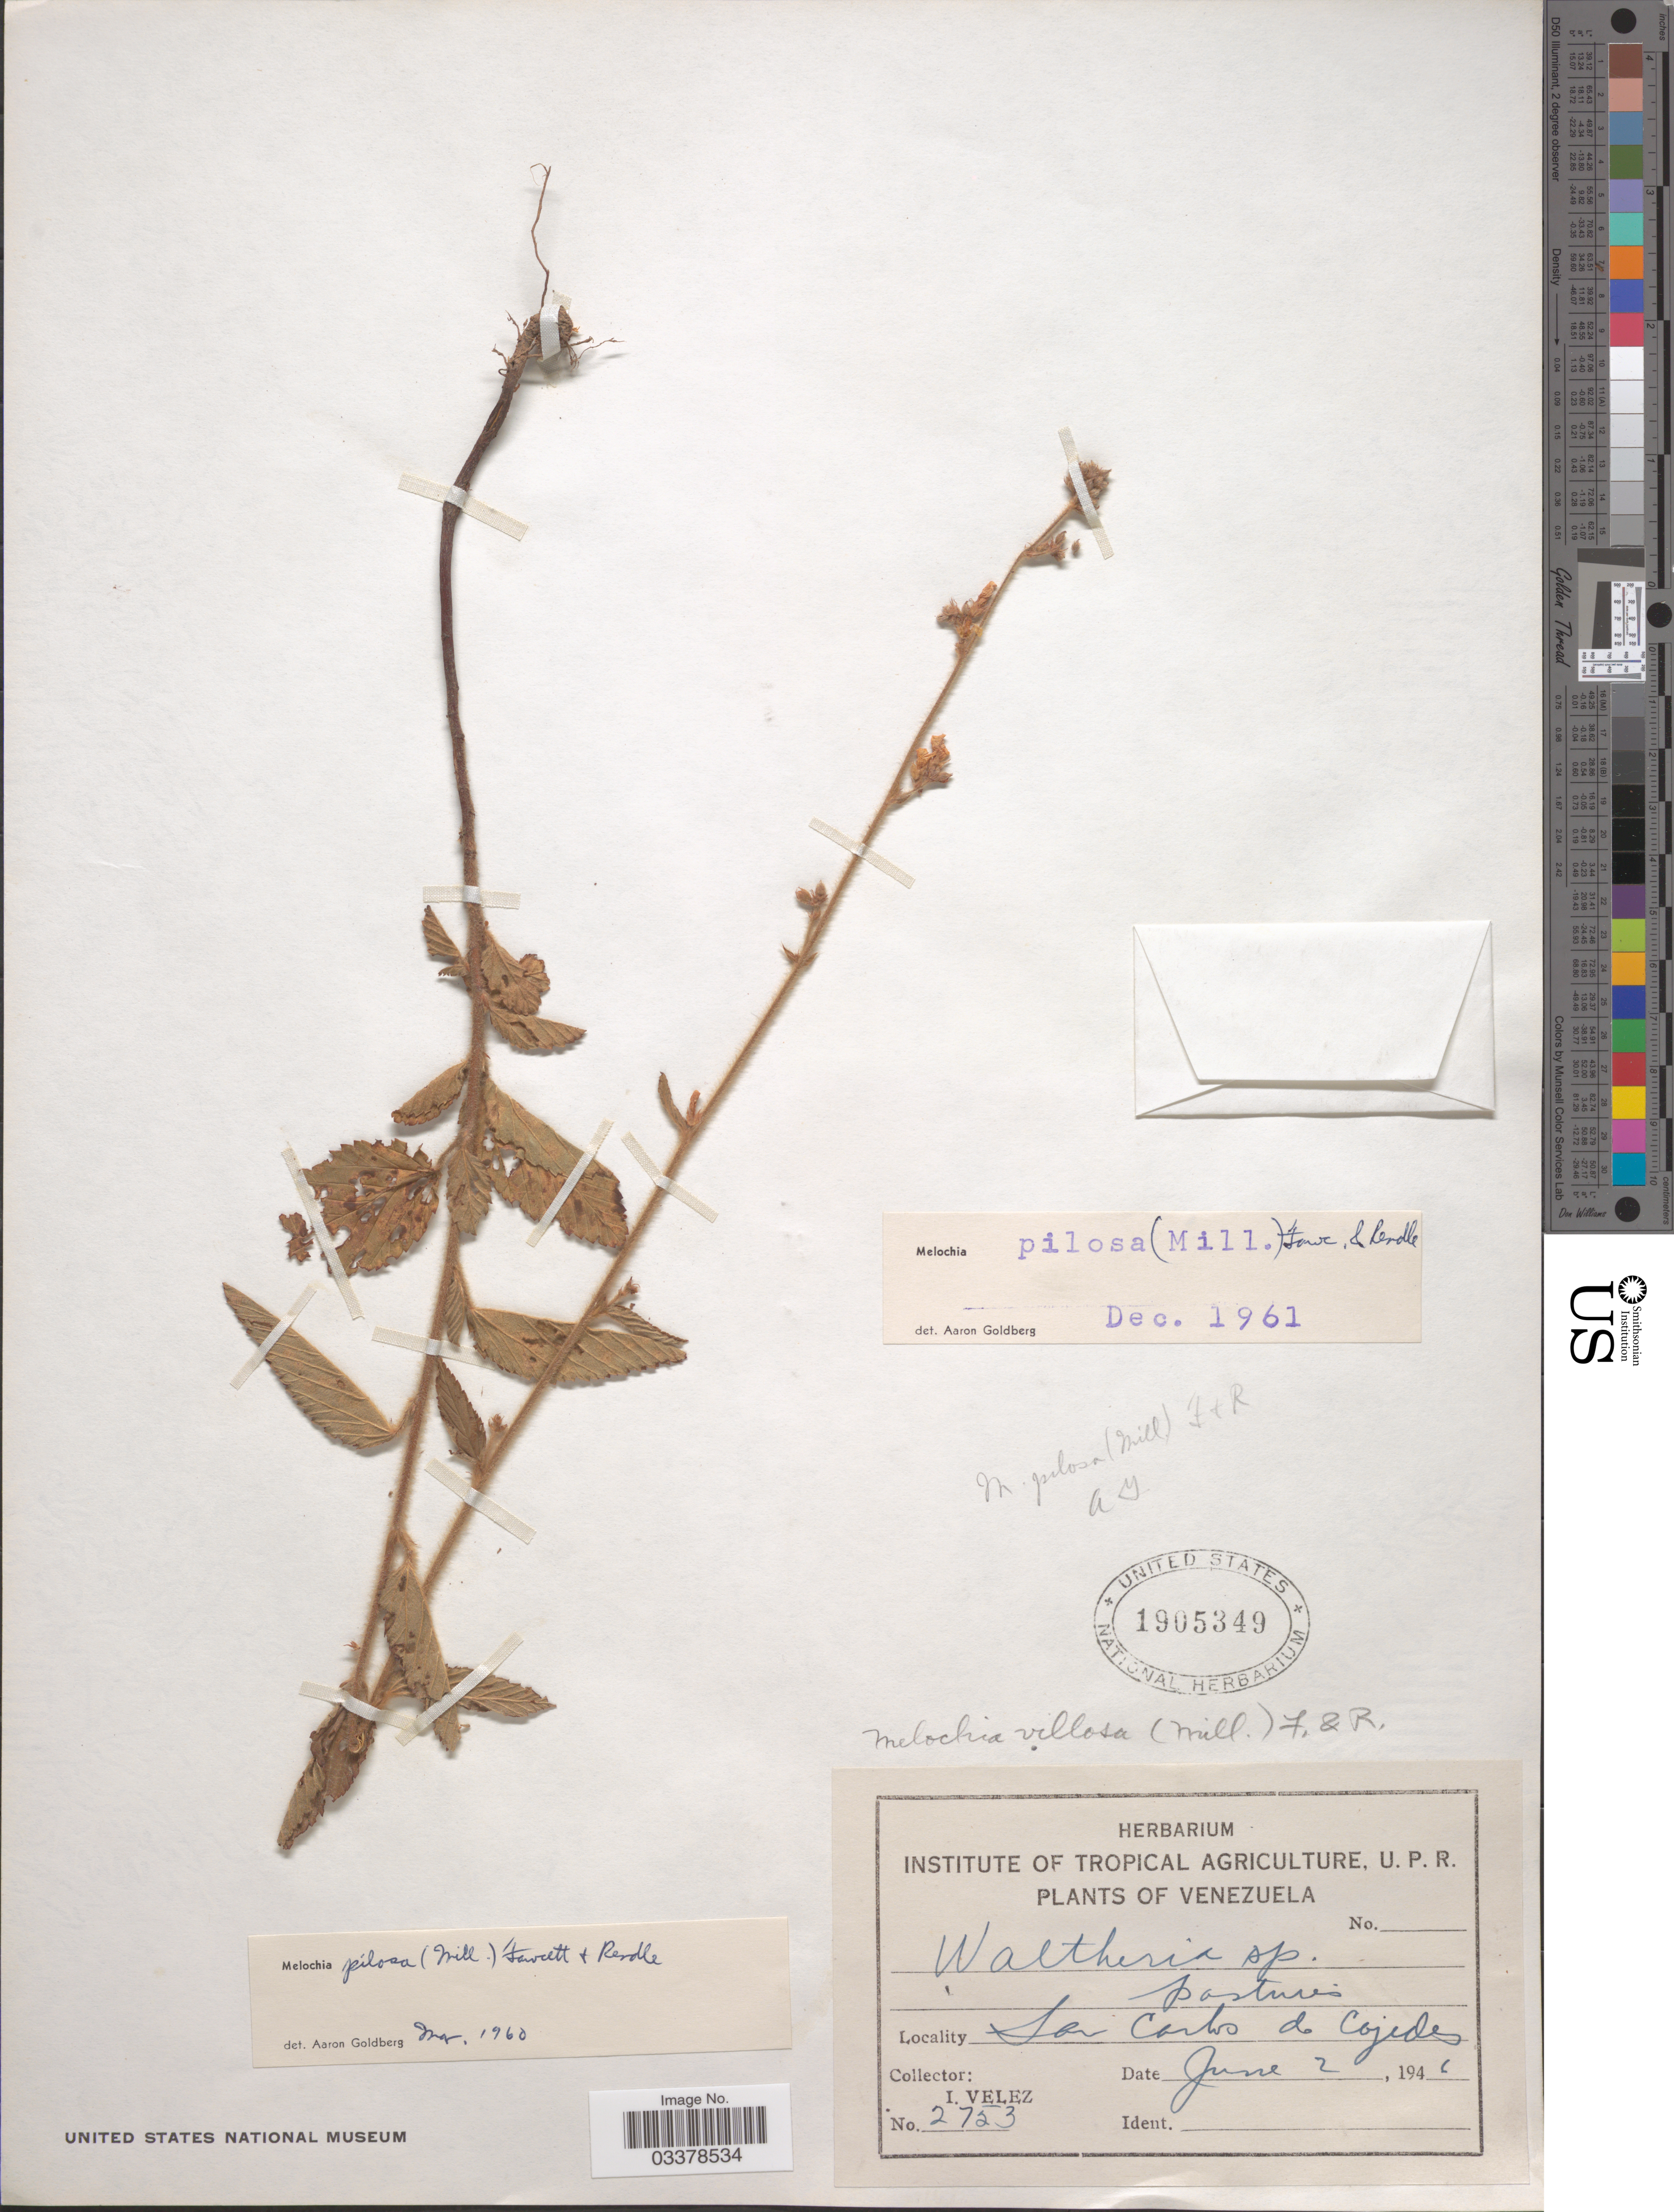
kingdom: Plantae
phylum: Tracheophyta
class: Magnoliopsida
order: Malvales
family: Malvaceae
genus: Melochia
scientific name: Melochia pilosa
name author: (Mill.) Fawc. & Rendle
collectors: I. Velez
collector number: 2753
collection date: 1946-06-02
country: Venezuela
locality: San Carlos de Cojedes.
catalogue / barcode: US 1905349